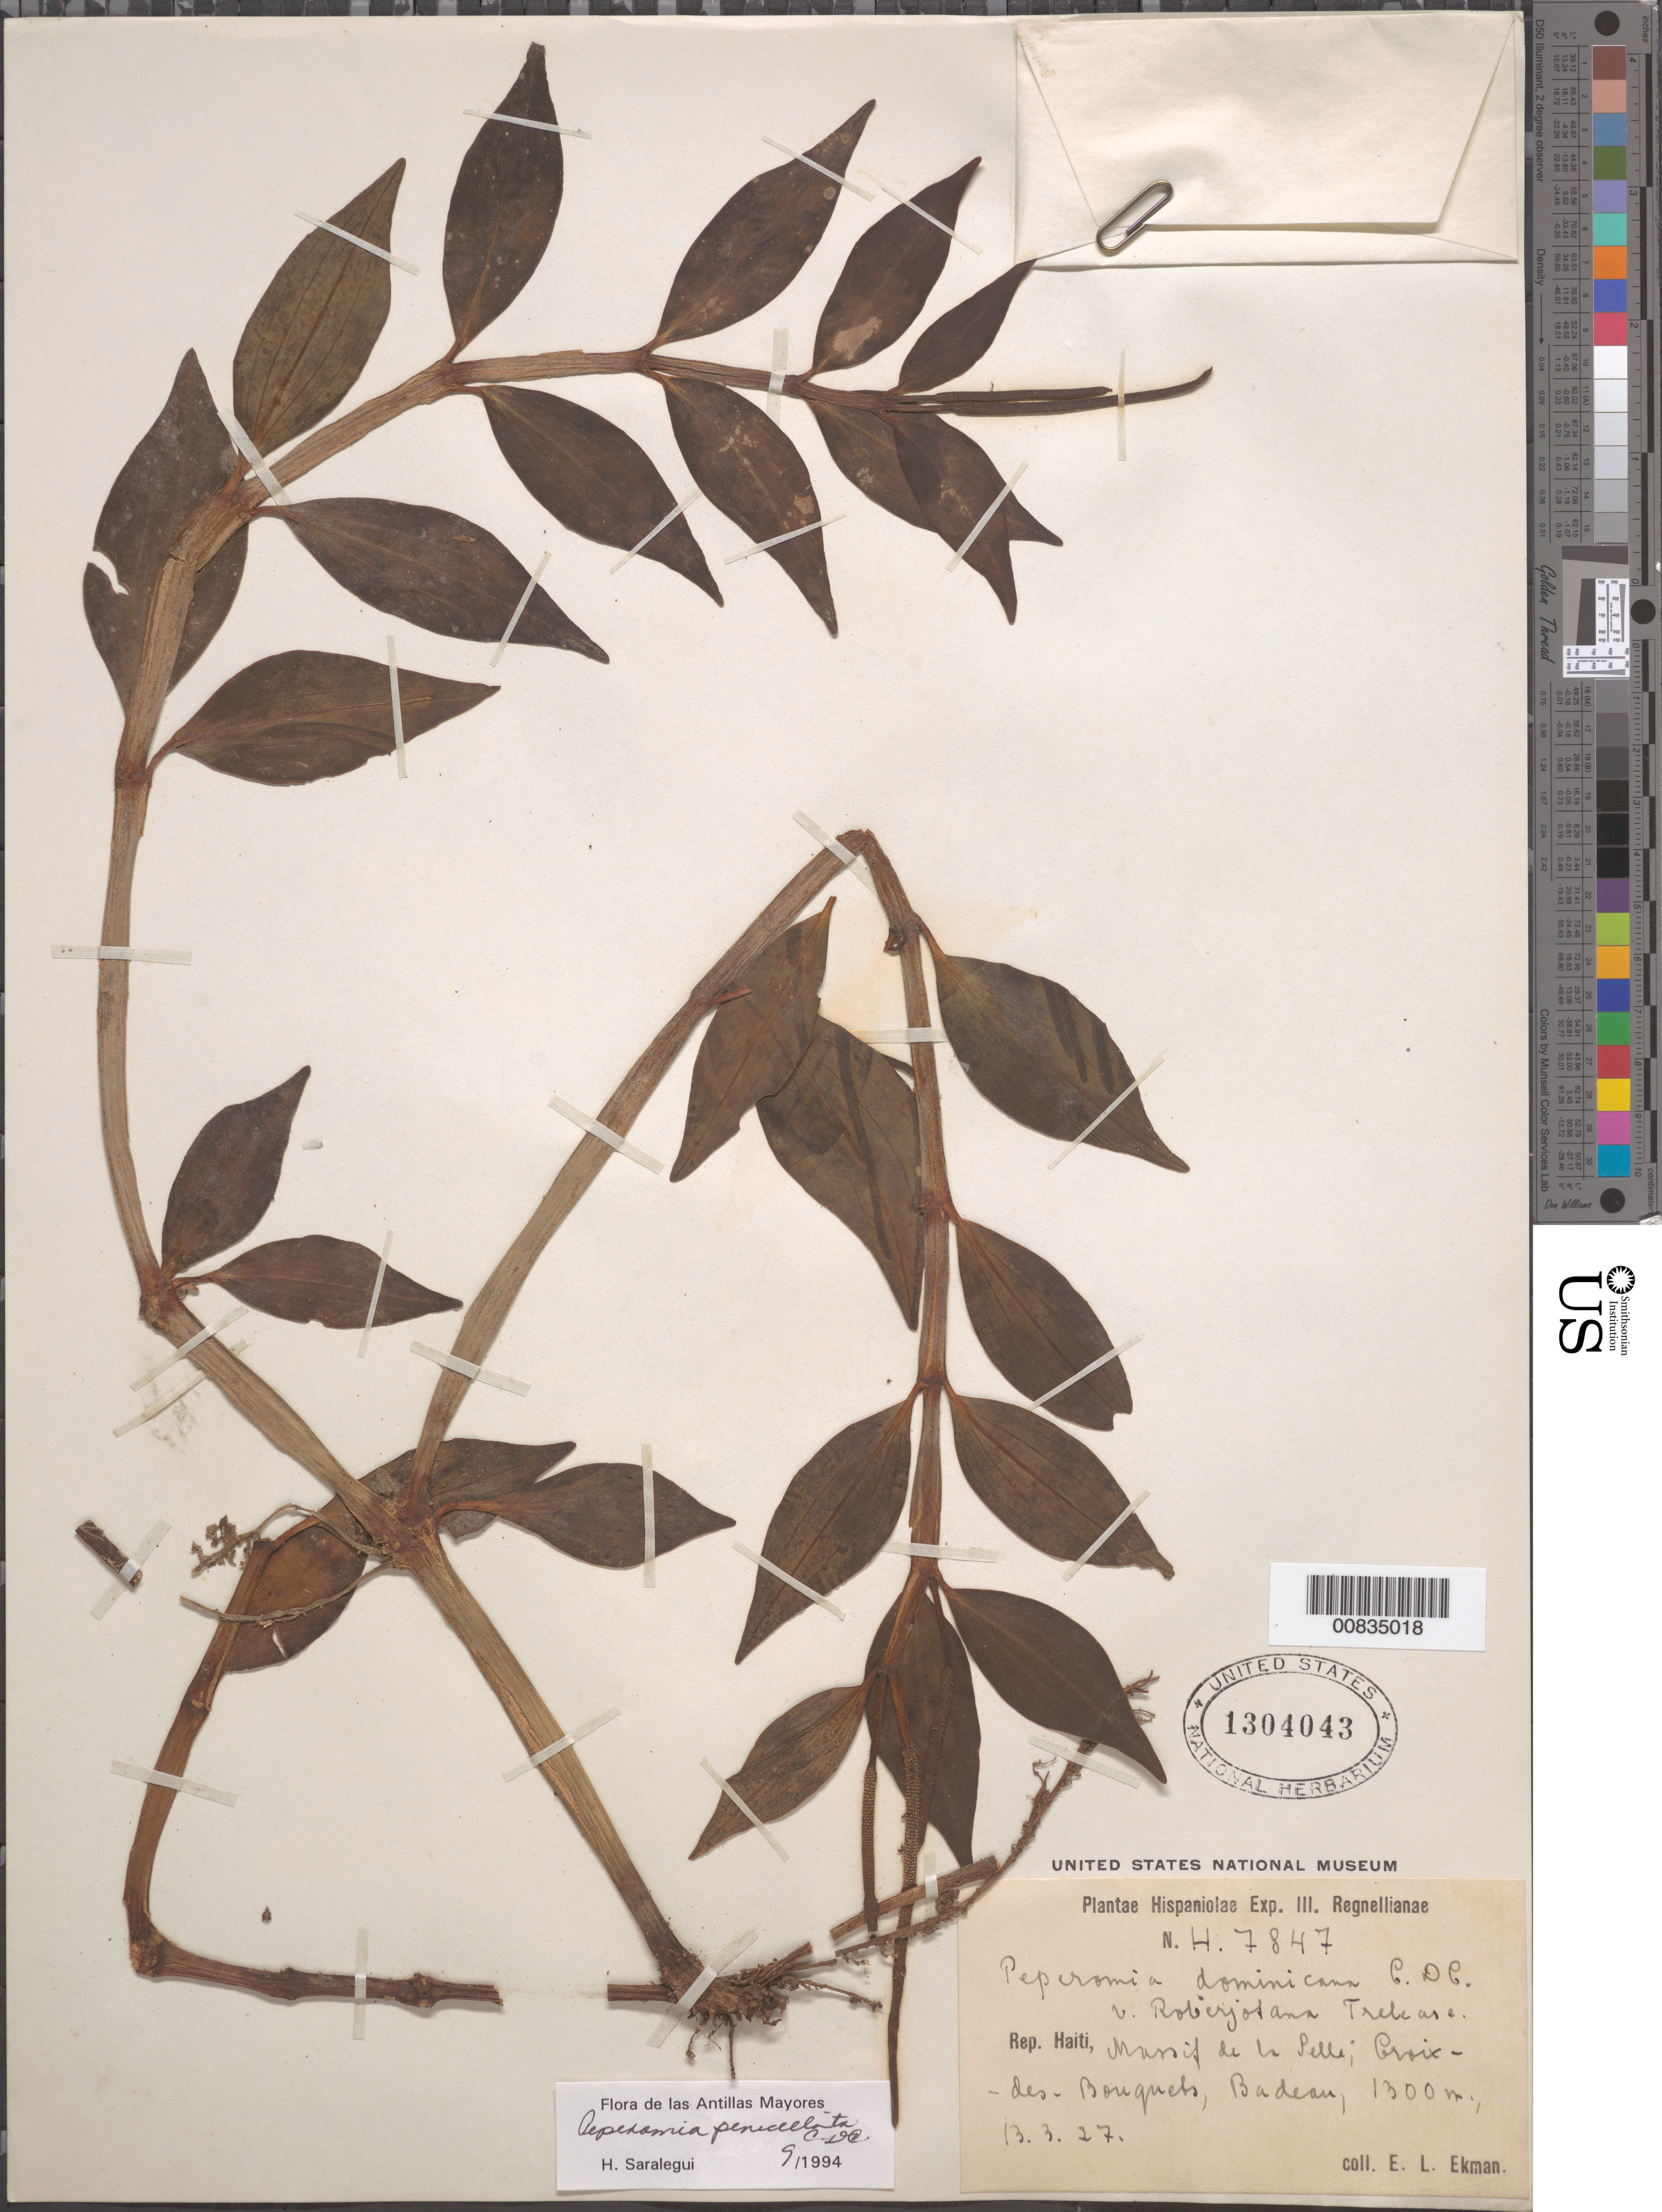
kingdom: Plantae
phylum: Tracheophyta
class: Magnoliopsida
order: Piperales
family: Piperaceae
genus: Peperomia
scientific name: Peperomia penicillata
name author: C. DC.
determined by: Saralegui Boza, H., (HAJB), Jardin Botanico Nacional (Habana)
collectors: E. L. Ekman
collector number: H 7847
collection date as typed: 13 Mar 1927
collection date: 1927-03-13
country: Haiti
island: Hispaniola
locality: Massif de la Selle, Croix des Bouquets, Badeau.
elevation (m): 1300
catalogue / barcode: US 1304043